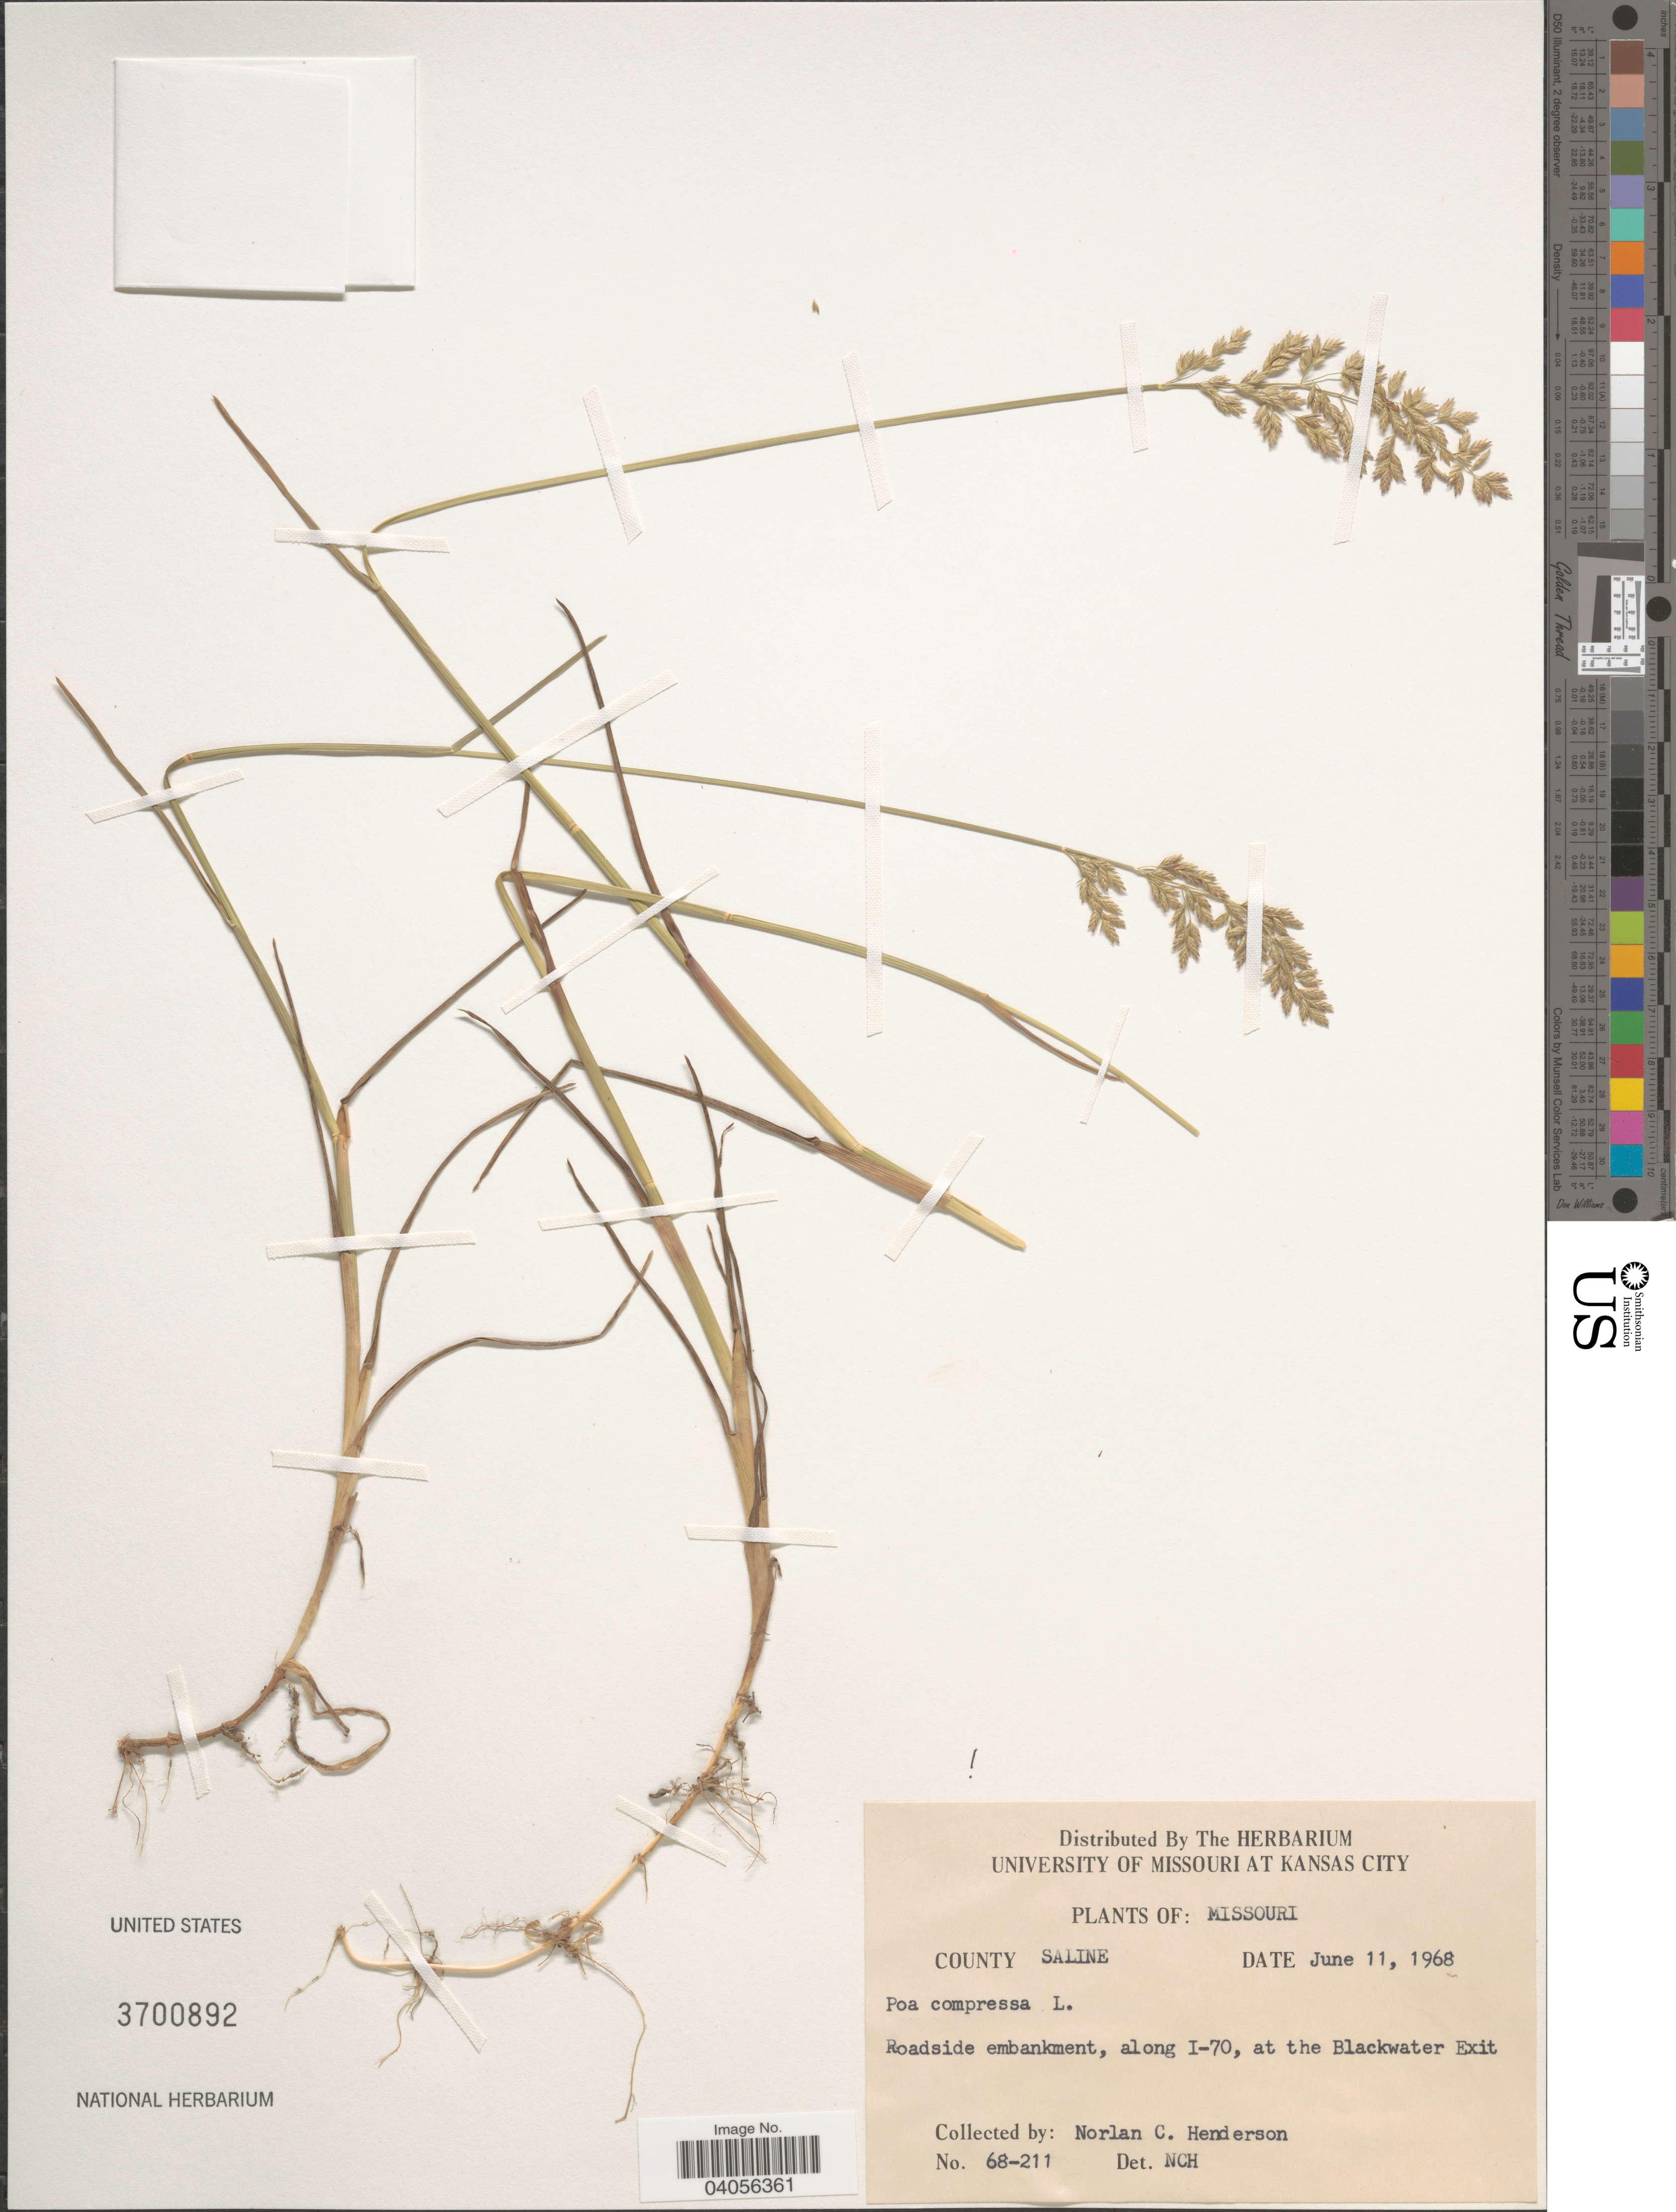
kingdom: Plantae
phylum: Tracheophyta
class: Liliopsida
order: Poales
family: Poaceae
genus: Poa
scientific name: Poa compressa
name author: L.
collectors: N. C. Henderson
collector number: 68-211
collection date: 1968-06-11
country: United States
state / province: Missouri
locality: County Saline. Roadside embankment, along I-70, at the Blackwater Exit.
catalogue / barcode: US 3700892